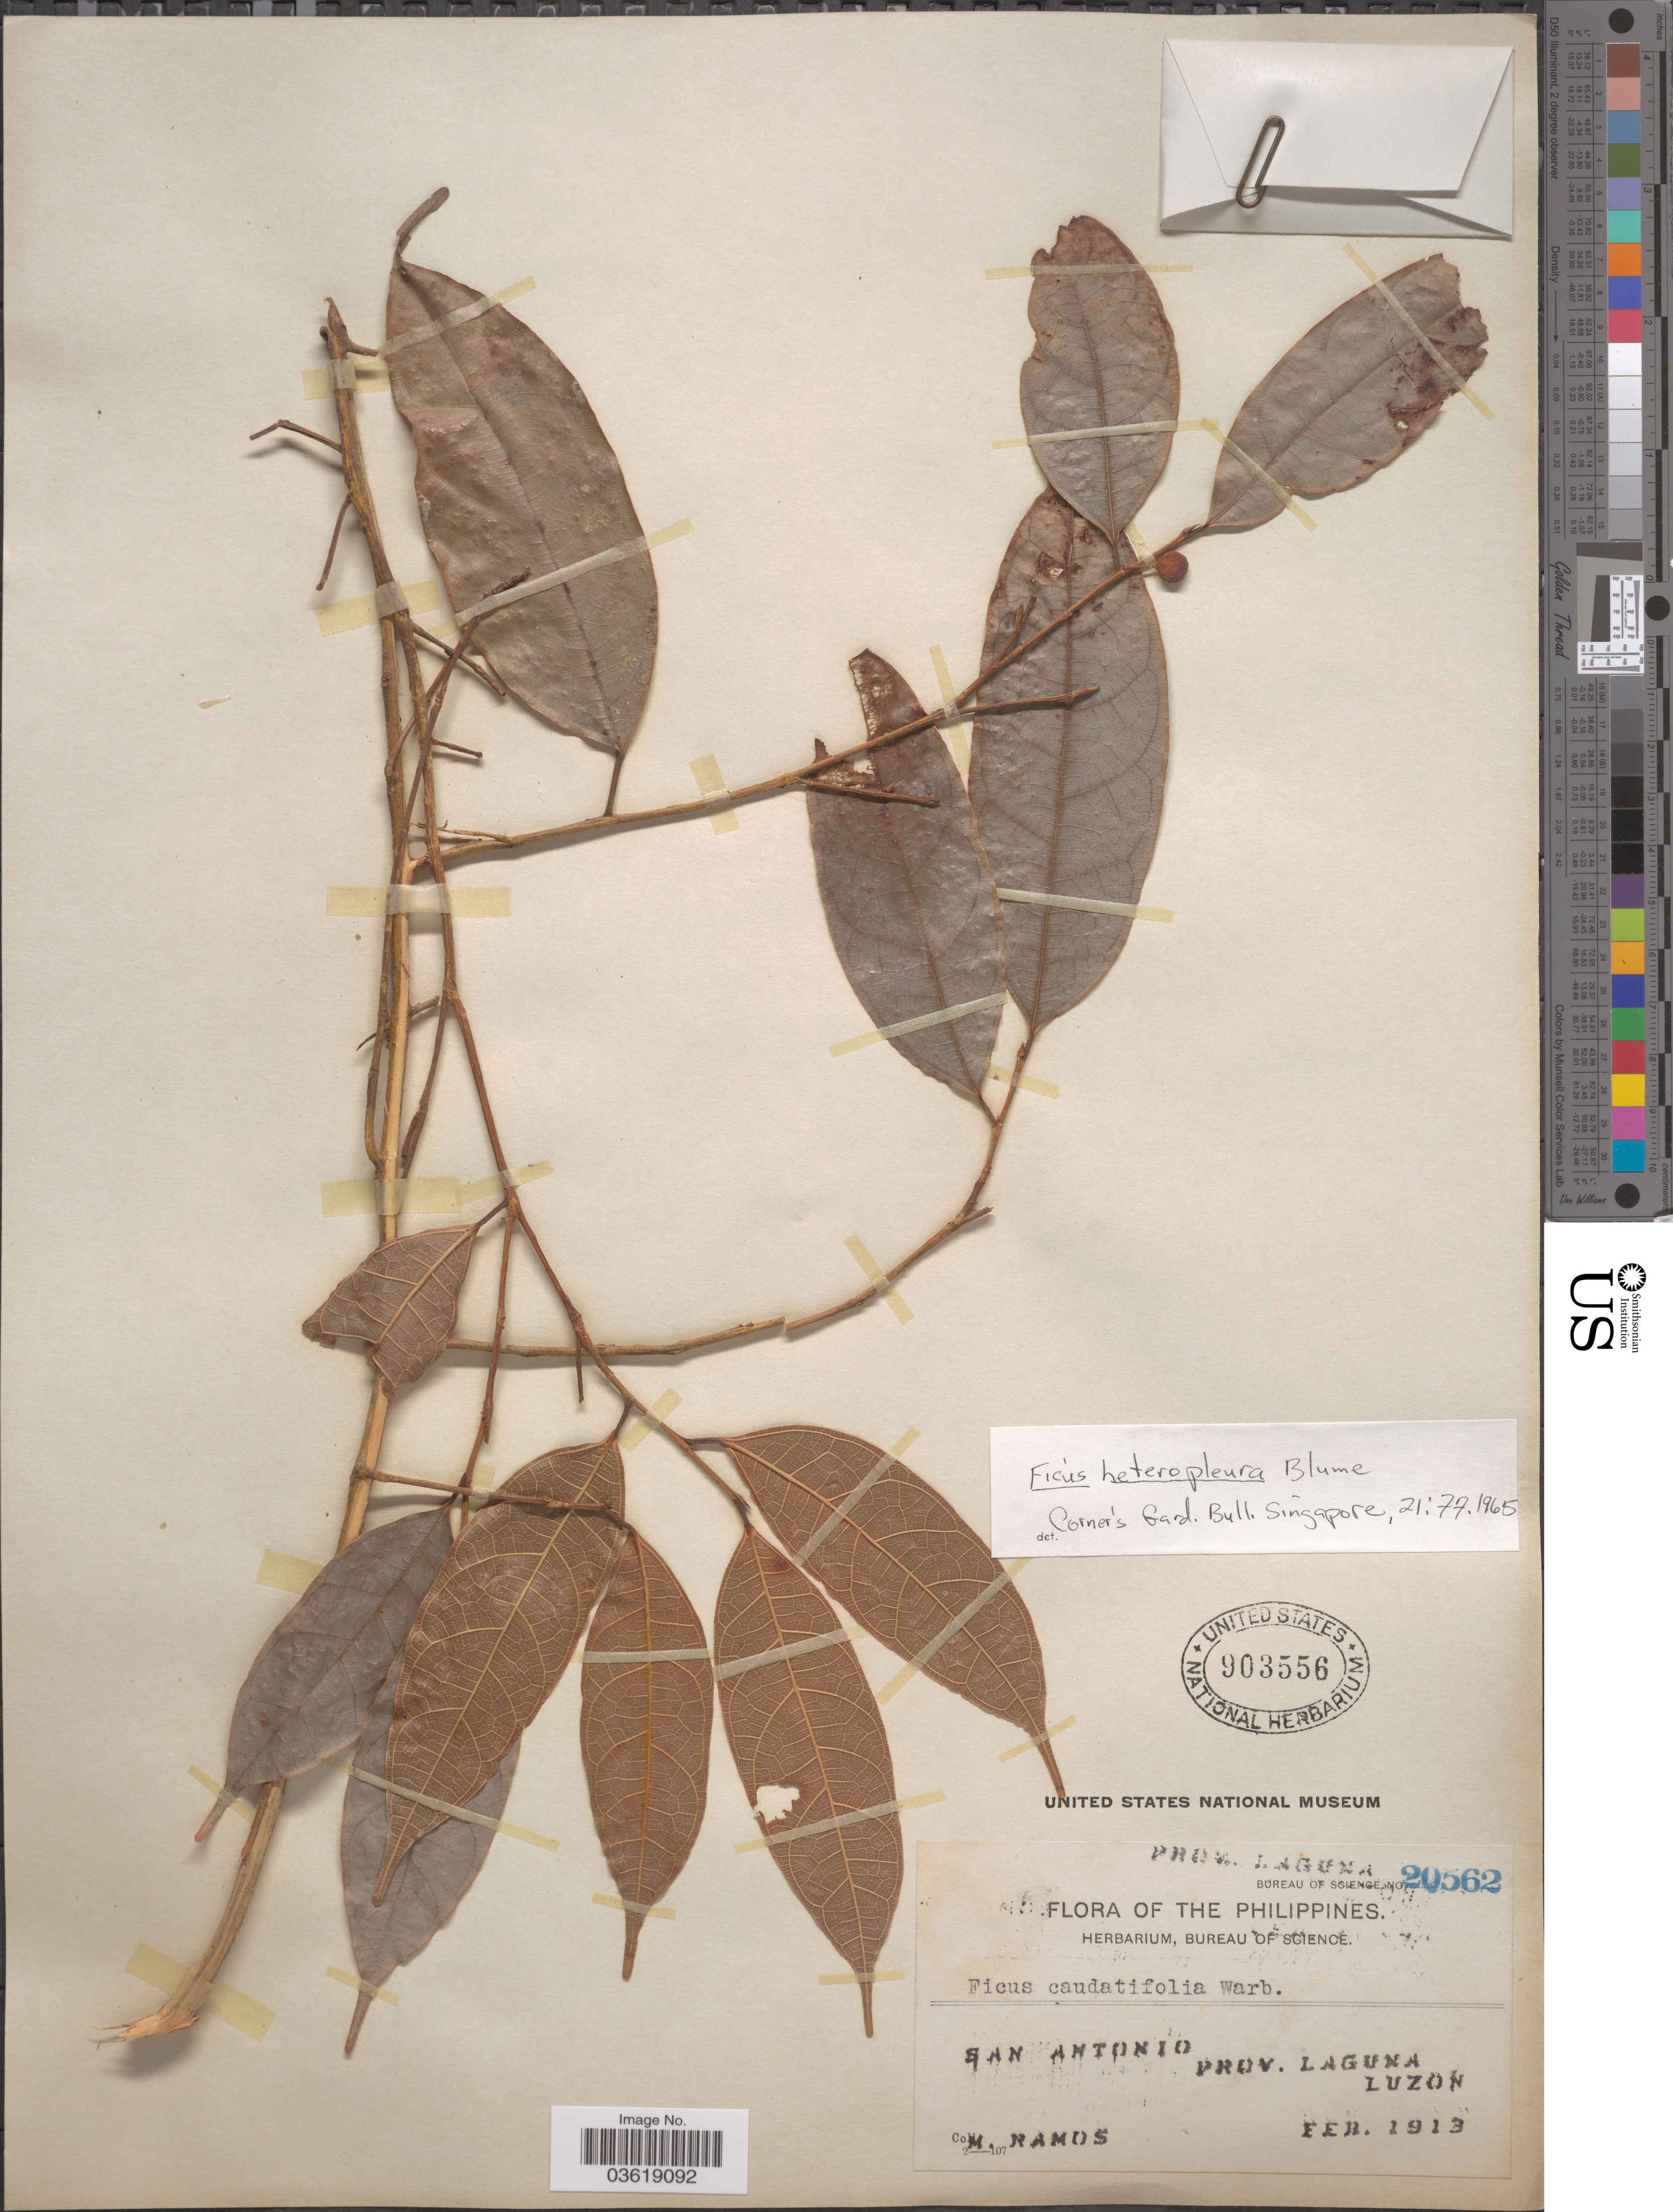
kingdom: Plantae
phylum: Tracheophyta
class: Magnoliopsida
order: Rosales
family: Moraceae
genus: Ficus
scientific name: Ficus heteropleura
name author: Blume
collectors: M. Ramos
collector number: Bureau of Science 20562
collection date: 1913-01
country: Philippines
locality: San Antonio. Prov. Laguna, Luzon.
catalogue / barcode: US 903556